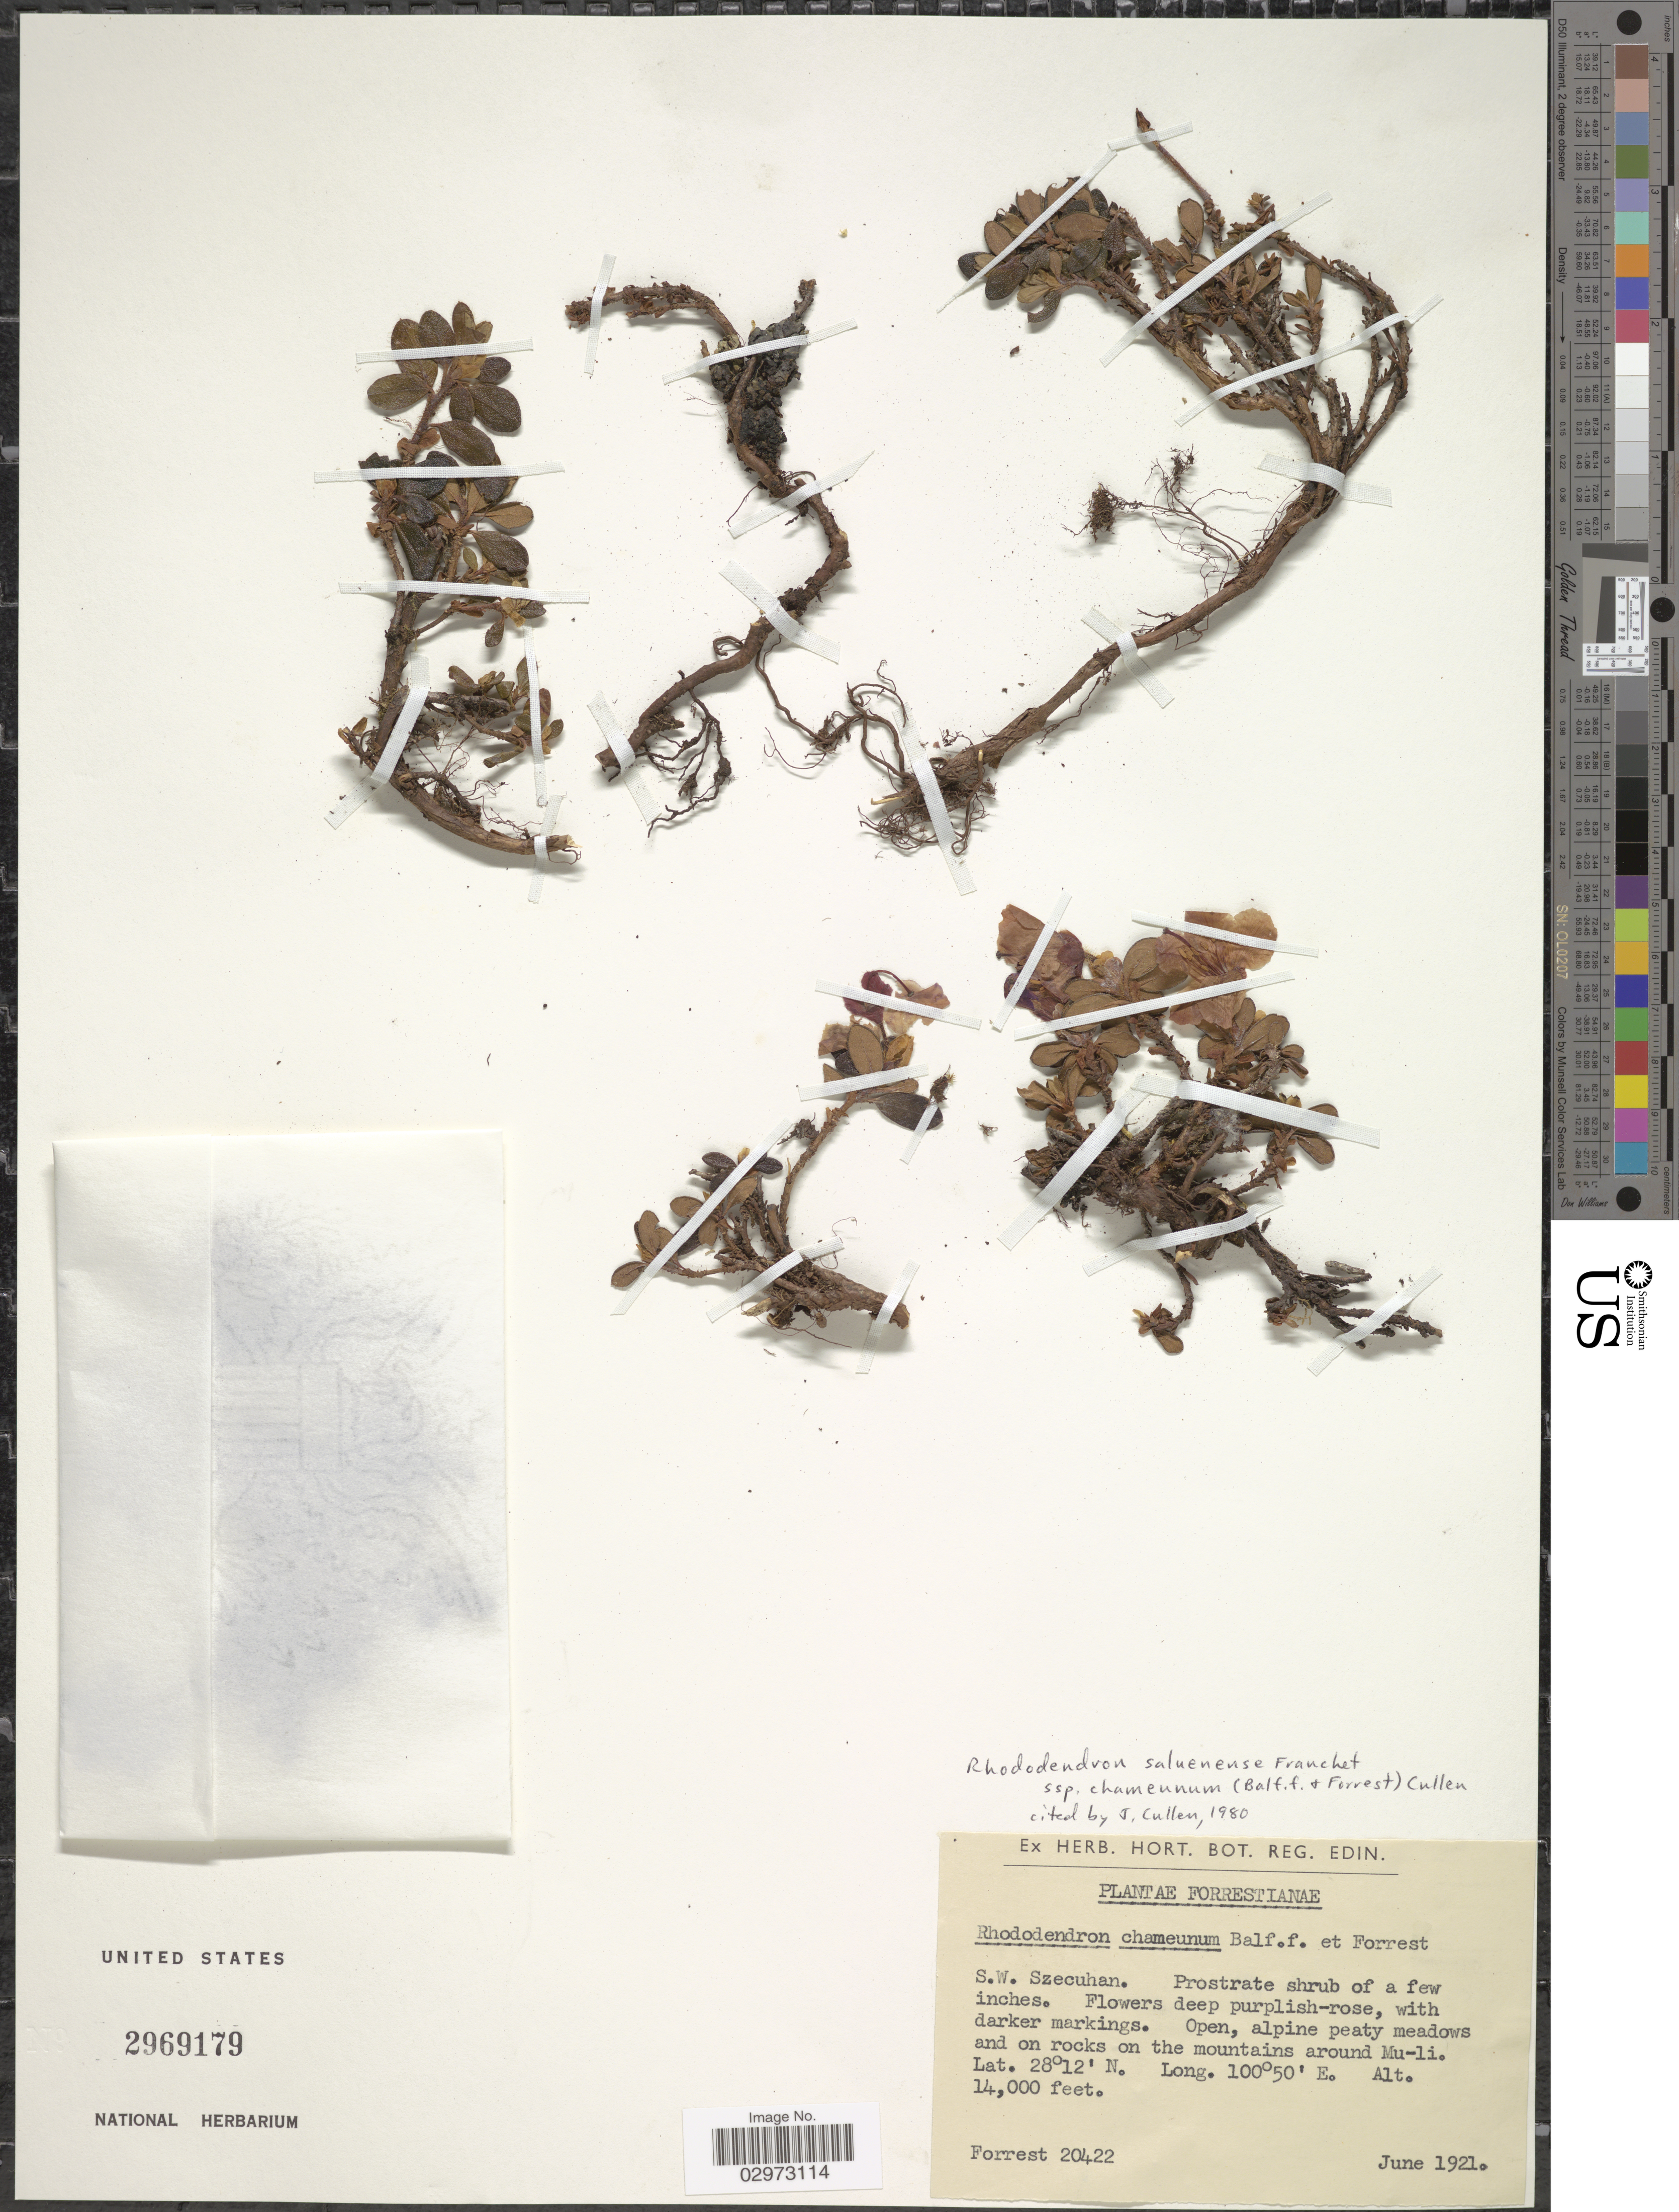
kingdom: Plantae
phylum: Tracheophyta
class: Magnoliopsida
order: Ericales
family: Ericaceae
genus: Rhododendron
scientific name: Rhododendron saluenense subsp. chameunum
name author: (Balf. f. & Forrest) Cullen in Cullen & D.F.Chamb.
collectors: -. Forrest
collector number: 20422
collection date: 1921-06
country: China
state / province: Sichuan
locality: S.W. Szechuan. On the mountains around Mu-li.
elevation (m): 4267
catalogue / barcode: US 2969179